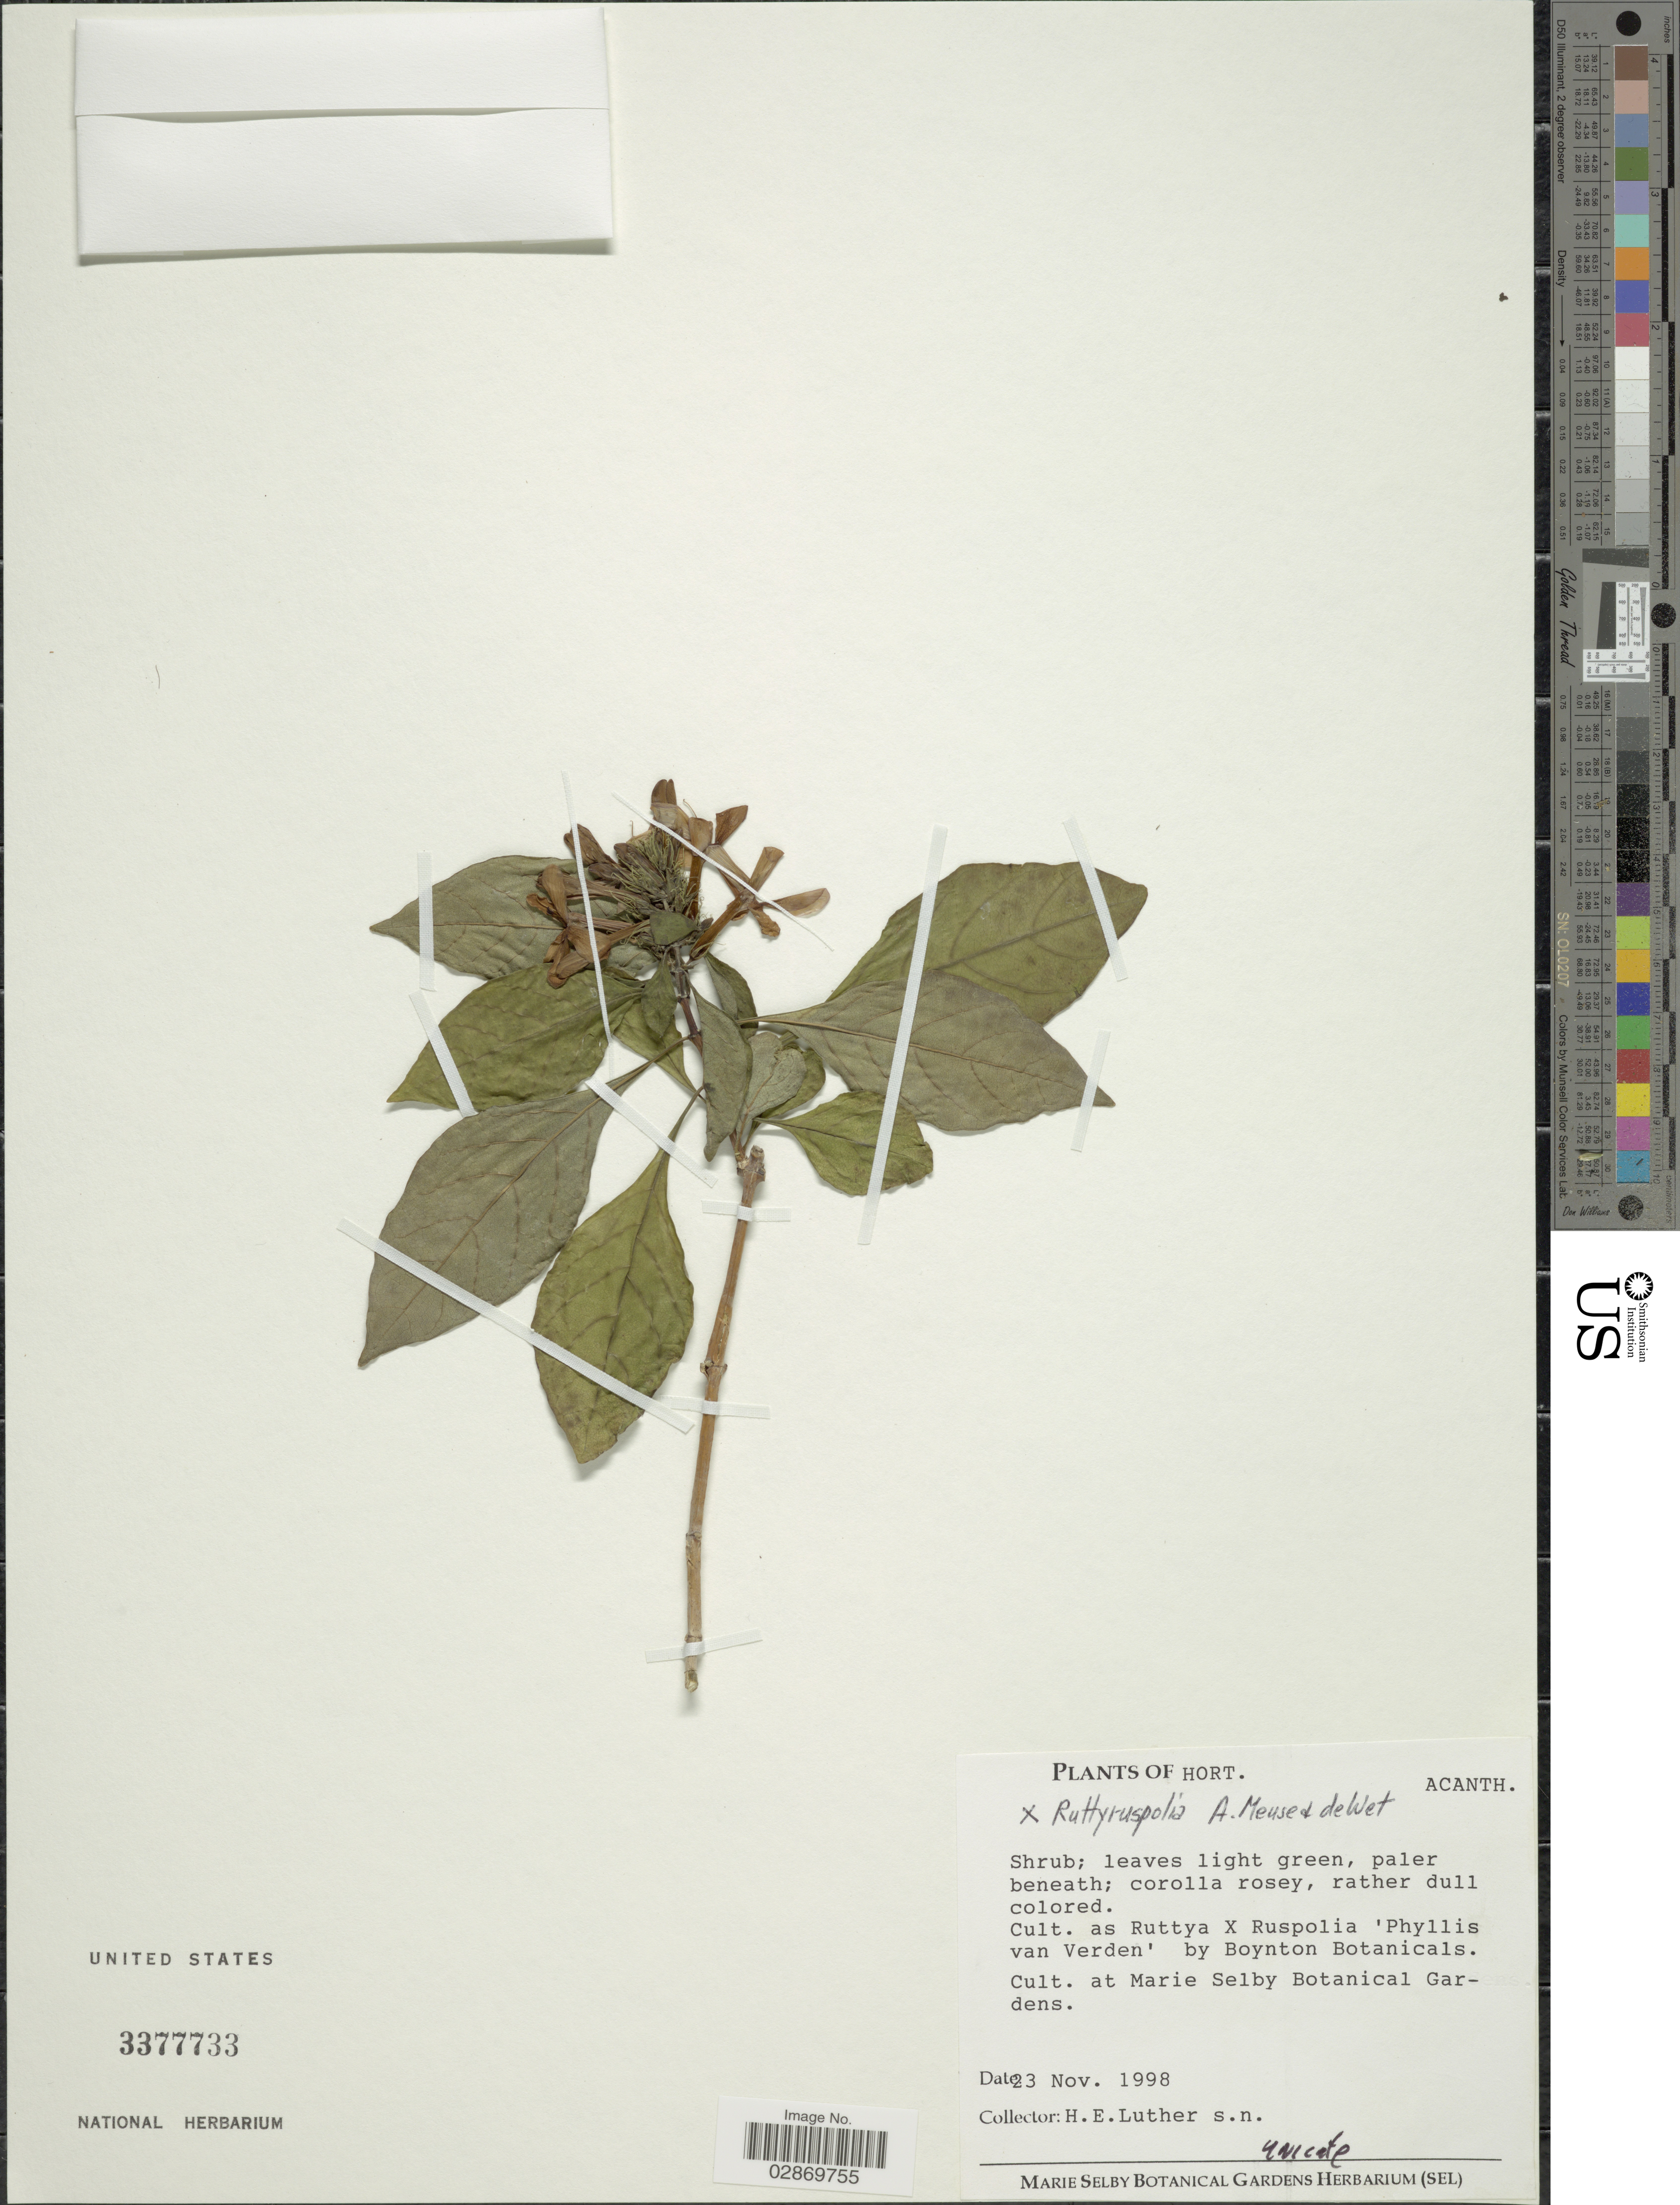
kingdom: Plantae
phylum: Tracheophyta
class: Magnoliopsida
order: Lamiales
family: Acanthaceae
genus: Ruttya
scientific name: Ruttya ovata x Ruspolia hypocrateriformis Milne-Redh.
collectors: Hans E. Luther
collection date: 1998-11-23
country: United States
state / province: Florida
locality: Cult. at Marie Selby Botanical Gardens.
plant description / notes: Alternately named x Ruttyruspolia 'Phyllis Van Heerden'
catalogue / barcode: US 3377733